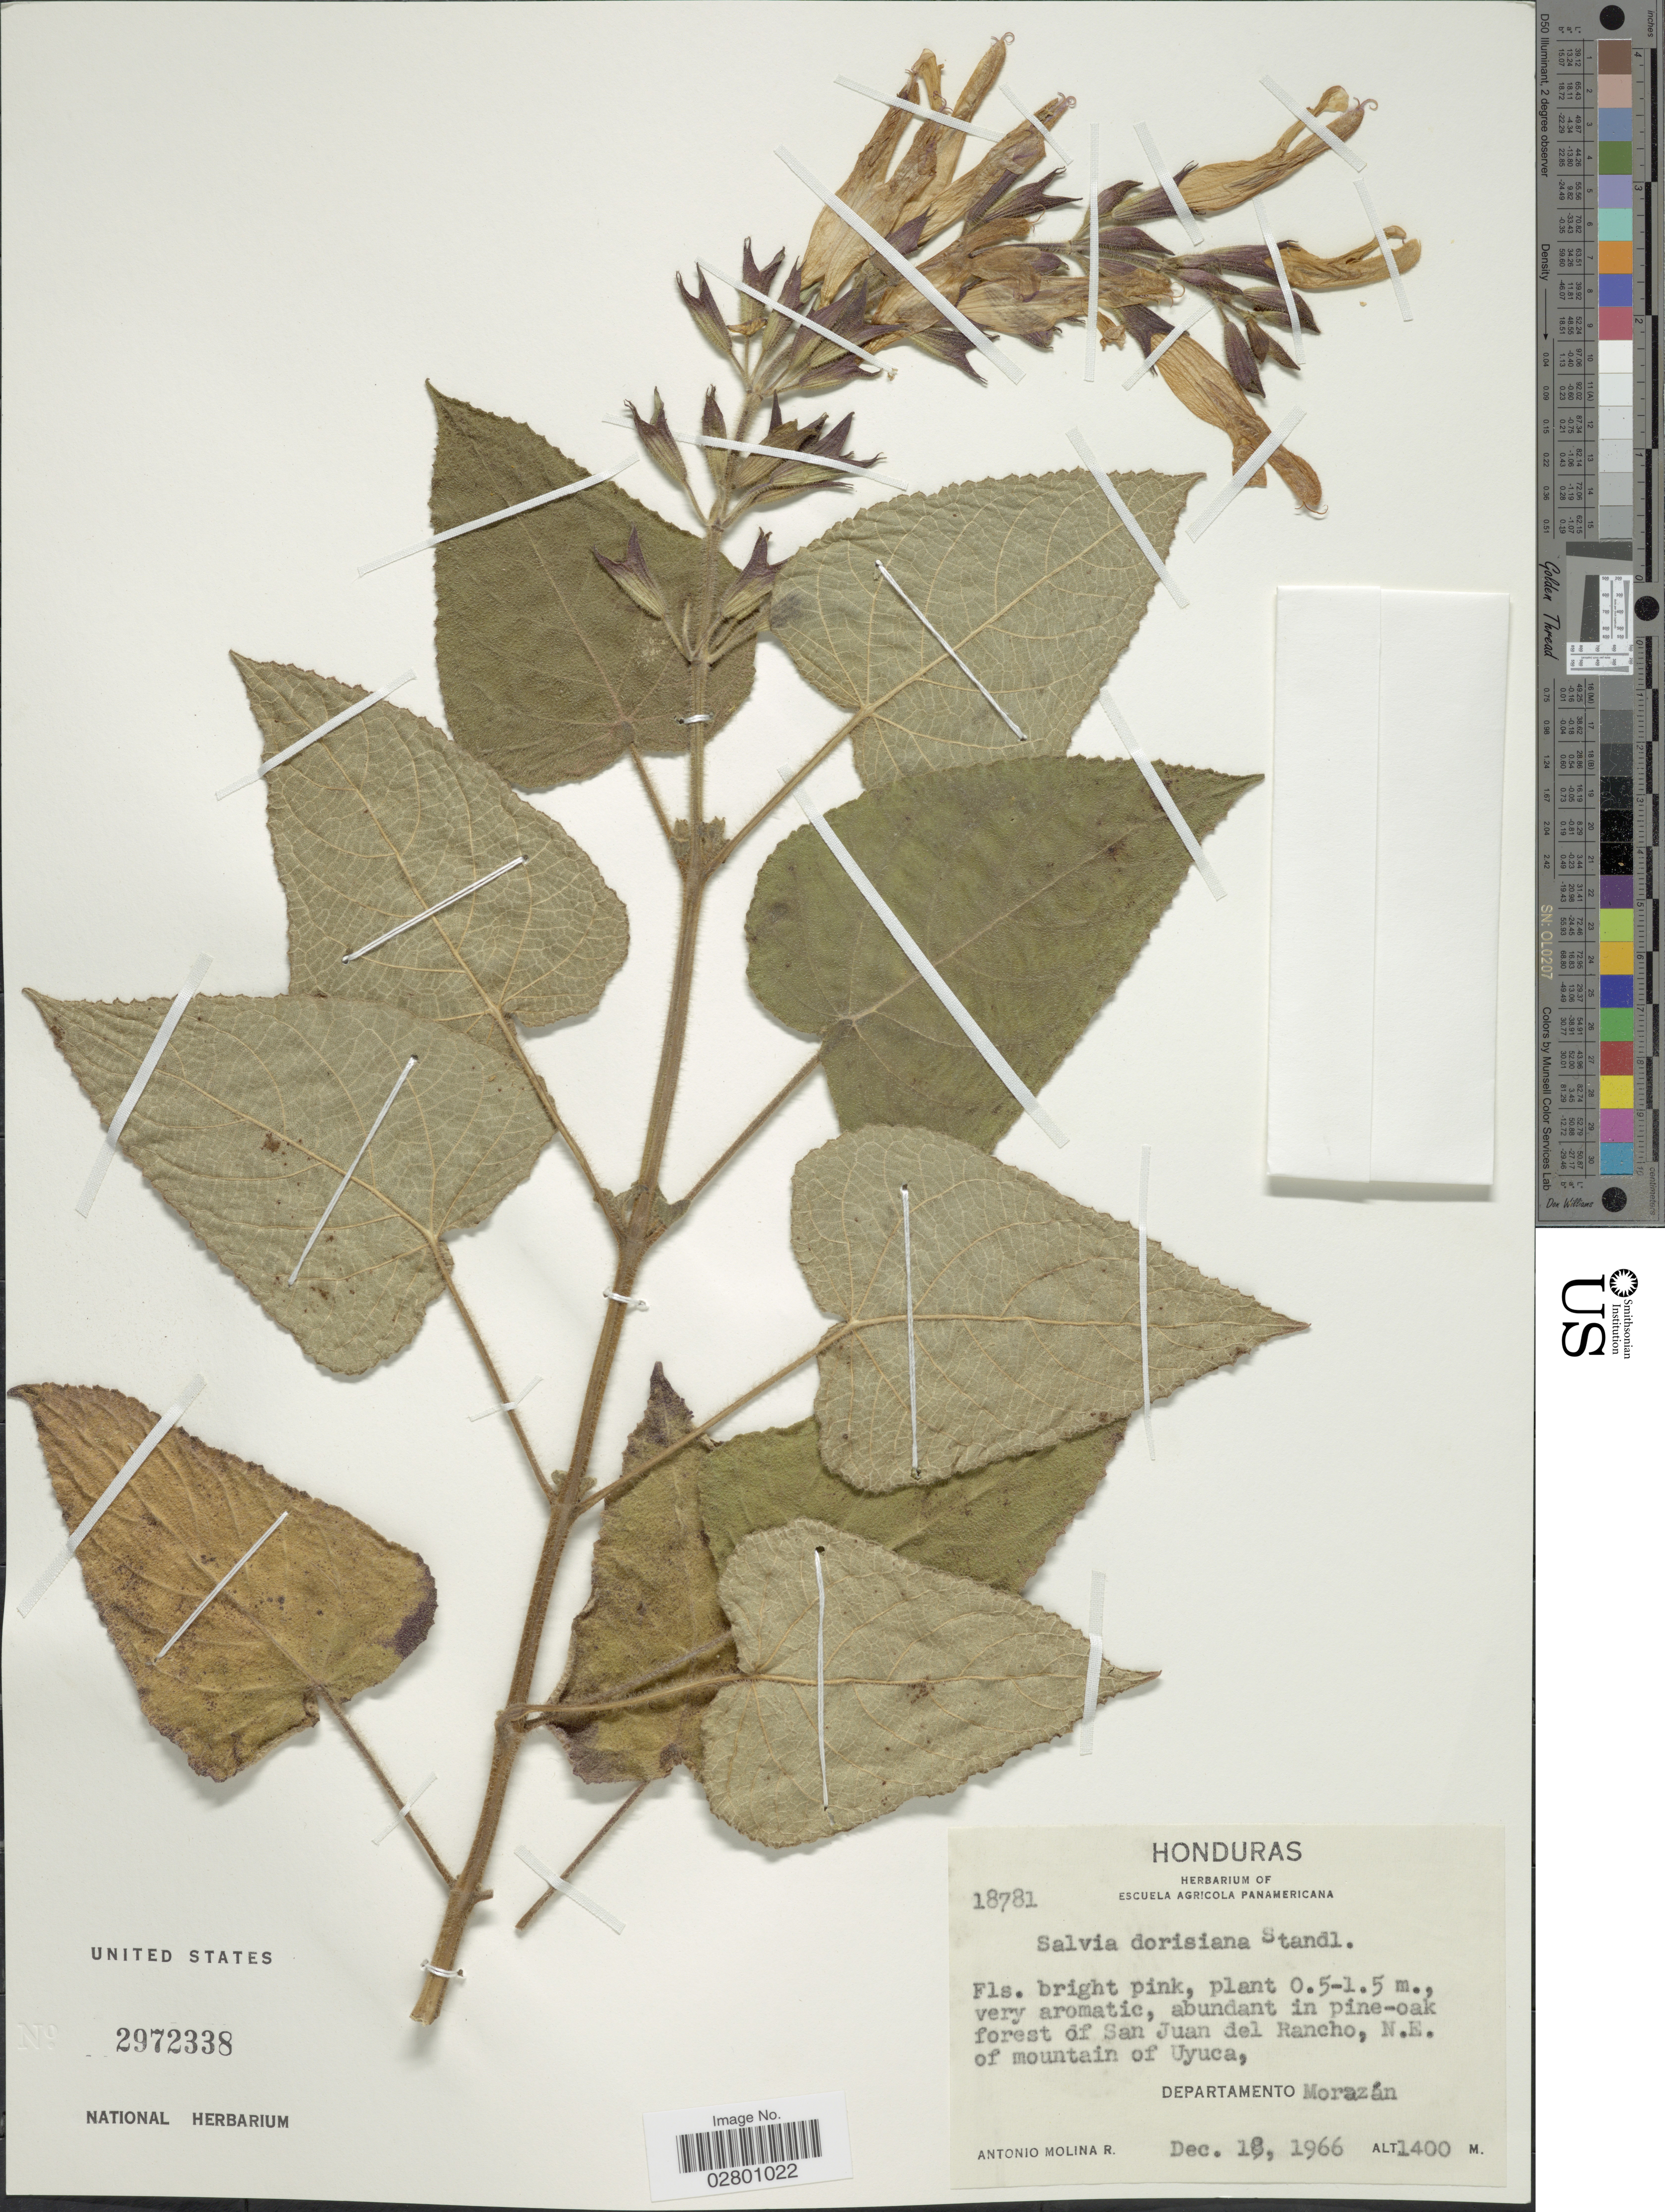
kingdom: Plantae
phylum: Tracheophyta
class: Magnoliopsida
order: Lamiales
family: Lamiaceae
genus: Salvia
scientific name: Salvia dorisiana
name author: Standl.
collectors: A. Molina R.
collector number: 18781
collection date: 1966-12-18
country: Honduras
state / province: Fco. Morazán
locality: Abundant in pine-oak forest of San Juan del Rancho, N.E. of mountain of Uyuca, Departamento Morazán.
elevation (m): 1400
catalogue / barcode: US 2972338